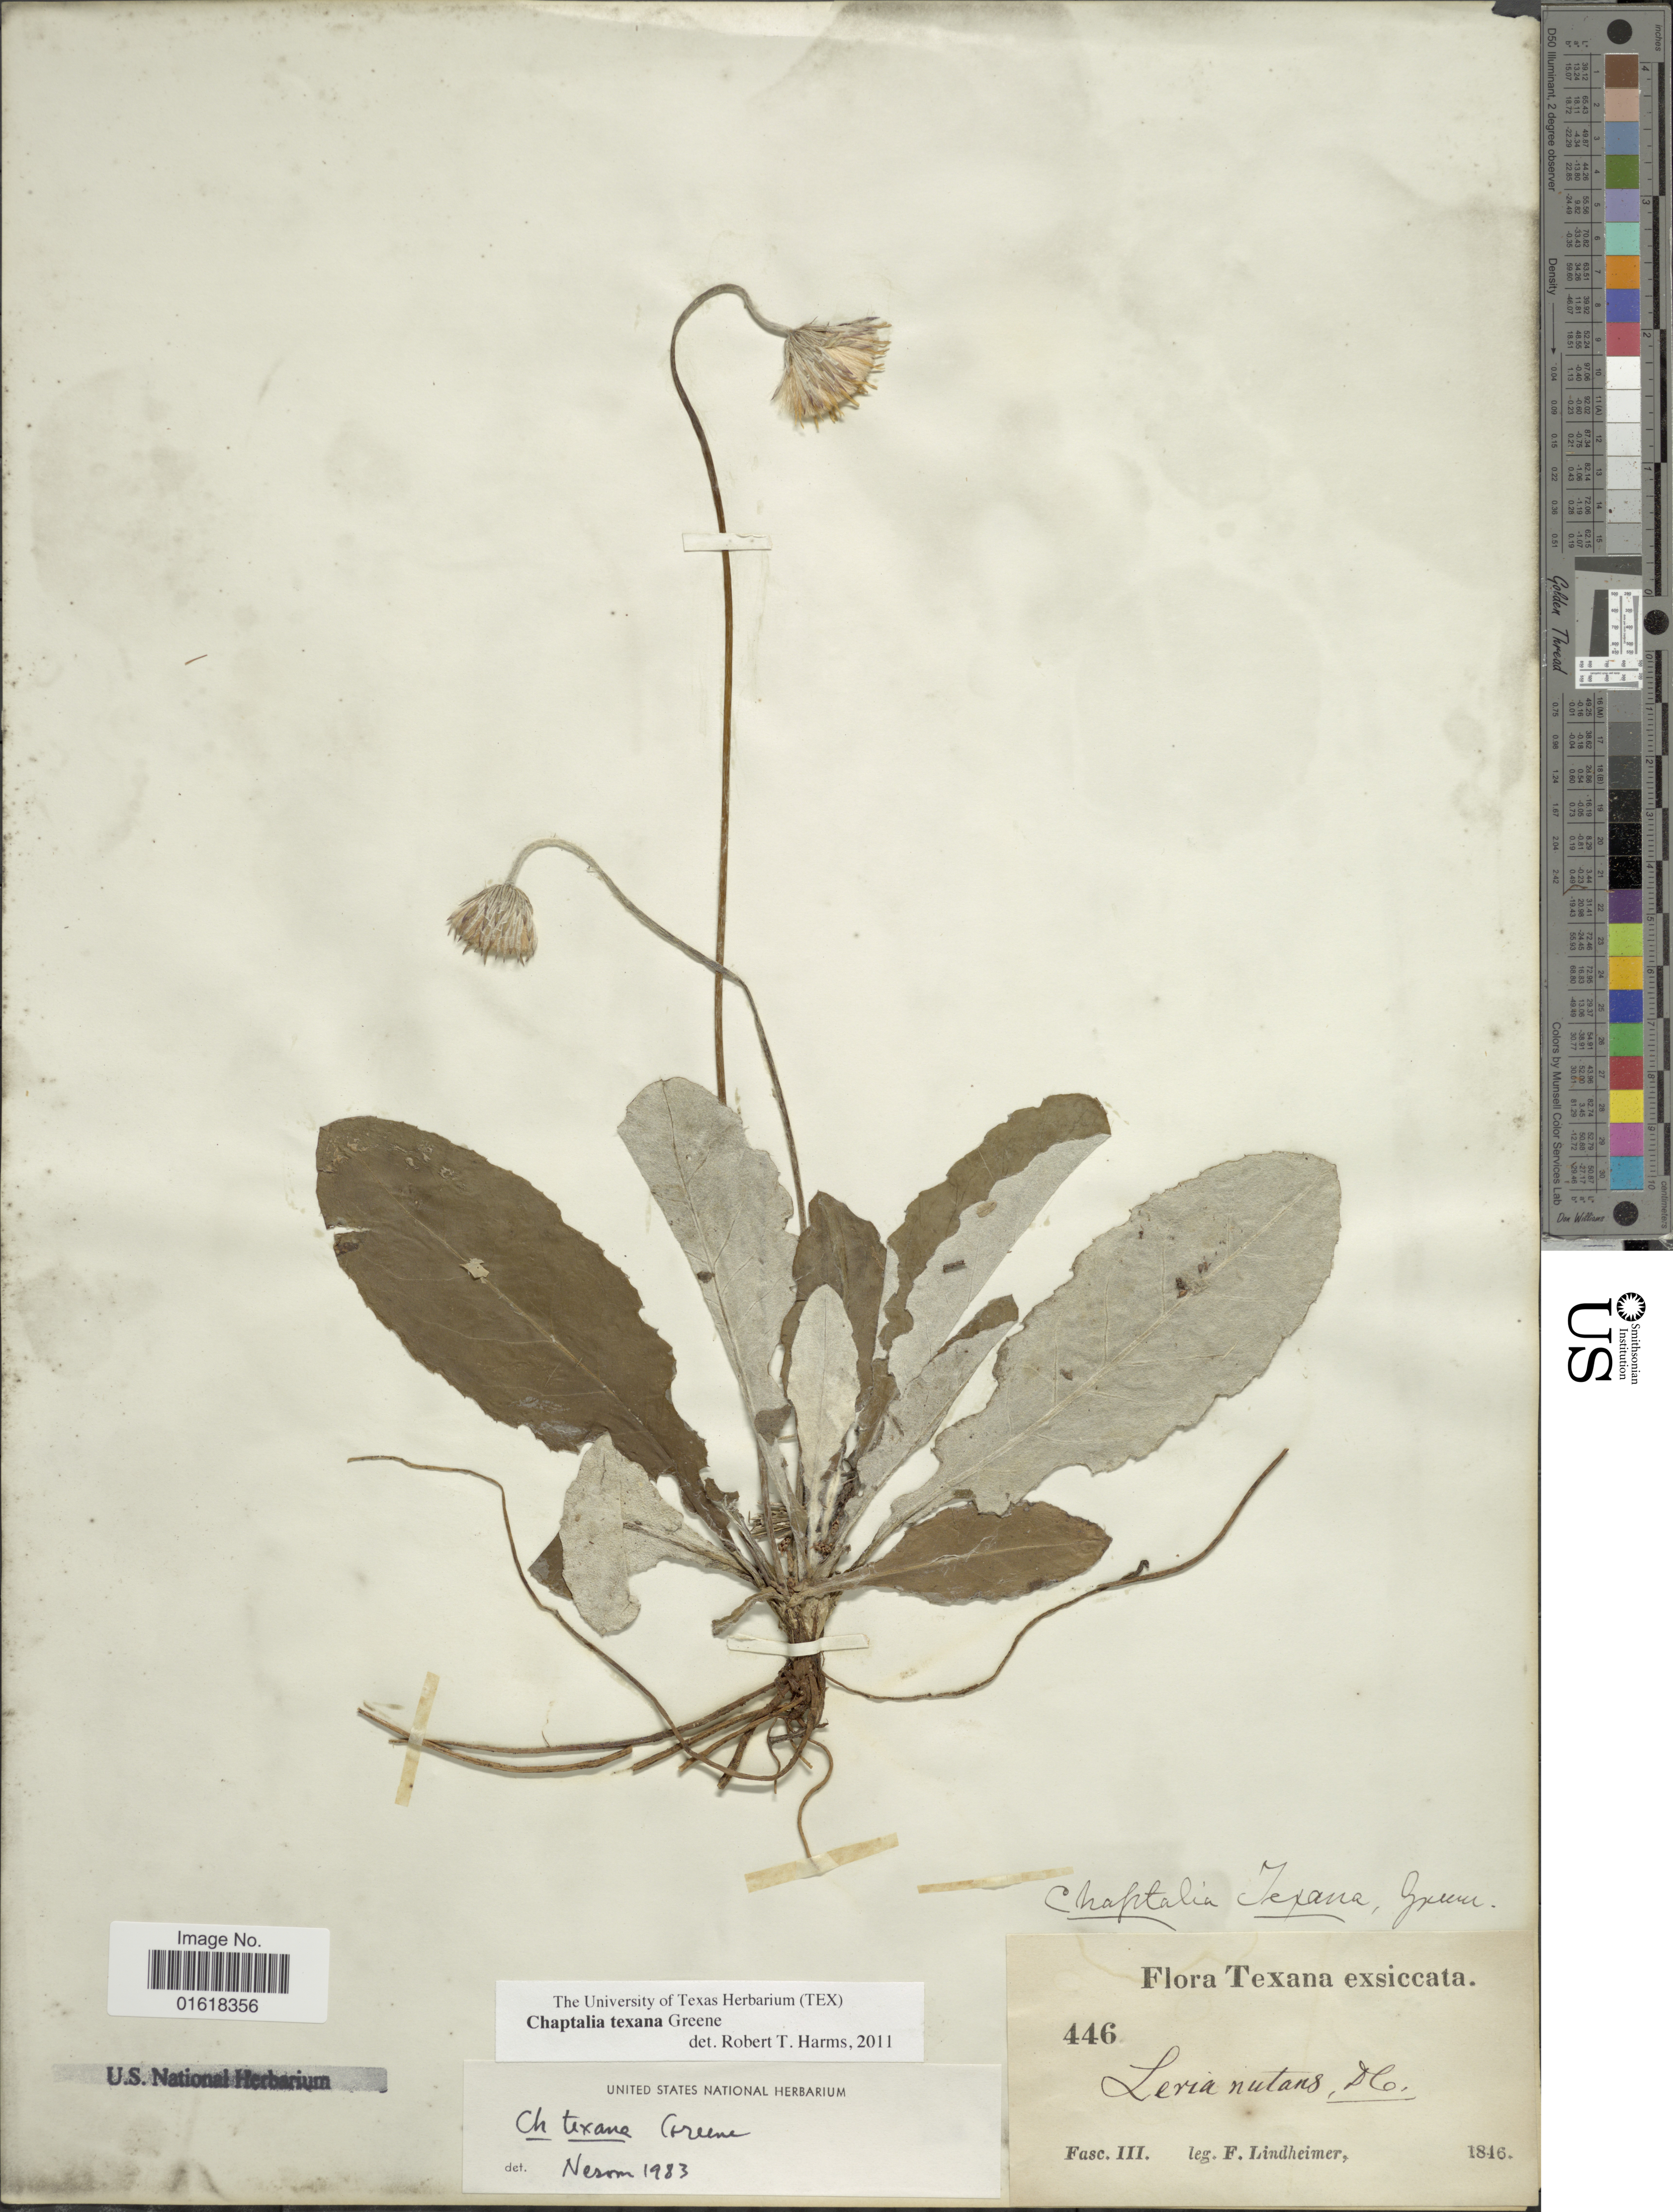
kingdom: Plantae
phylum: Tracheophyta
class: Magnoliopsida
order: Asterales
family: Asteraceae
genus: Chaptalia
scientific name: Chaptalia texana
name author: Greene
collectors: F. Lindheimer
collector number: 446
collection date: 1846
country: United States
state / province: Texas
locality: Fasc. III.